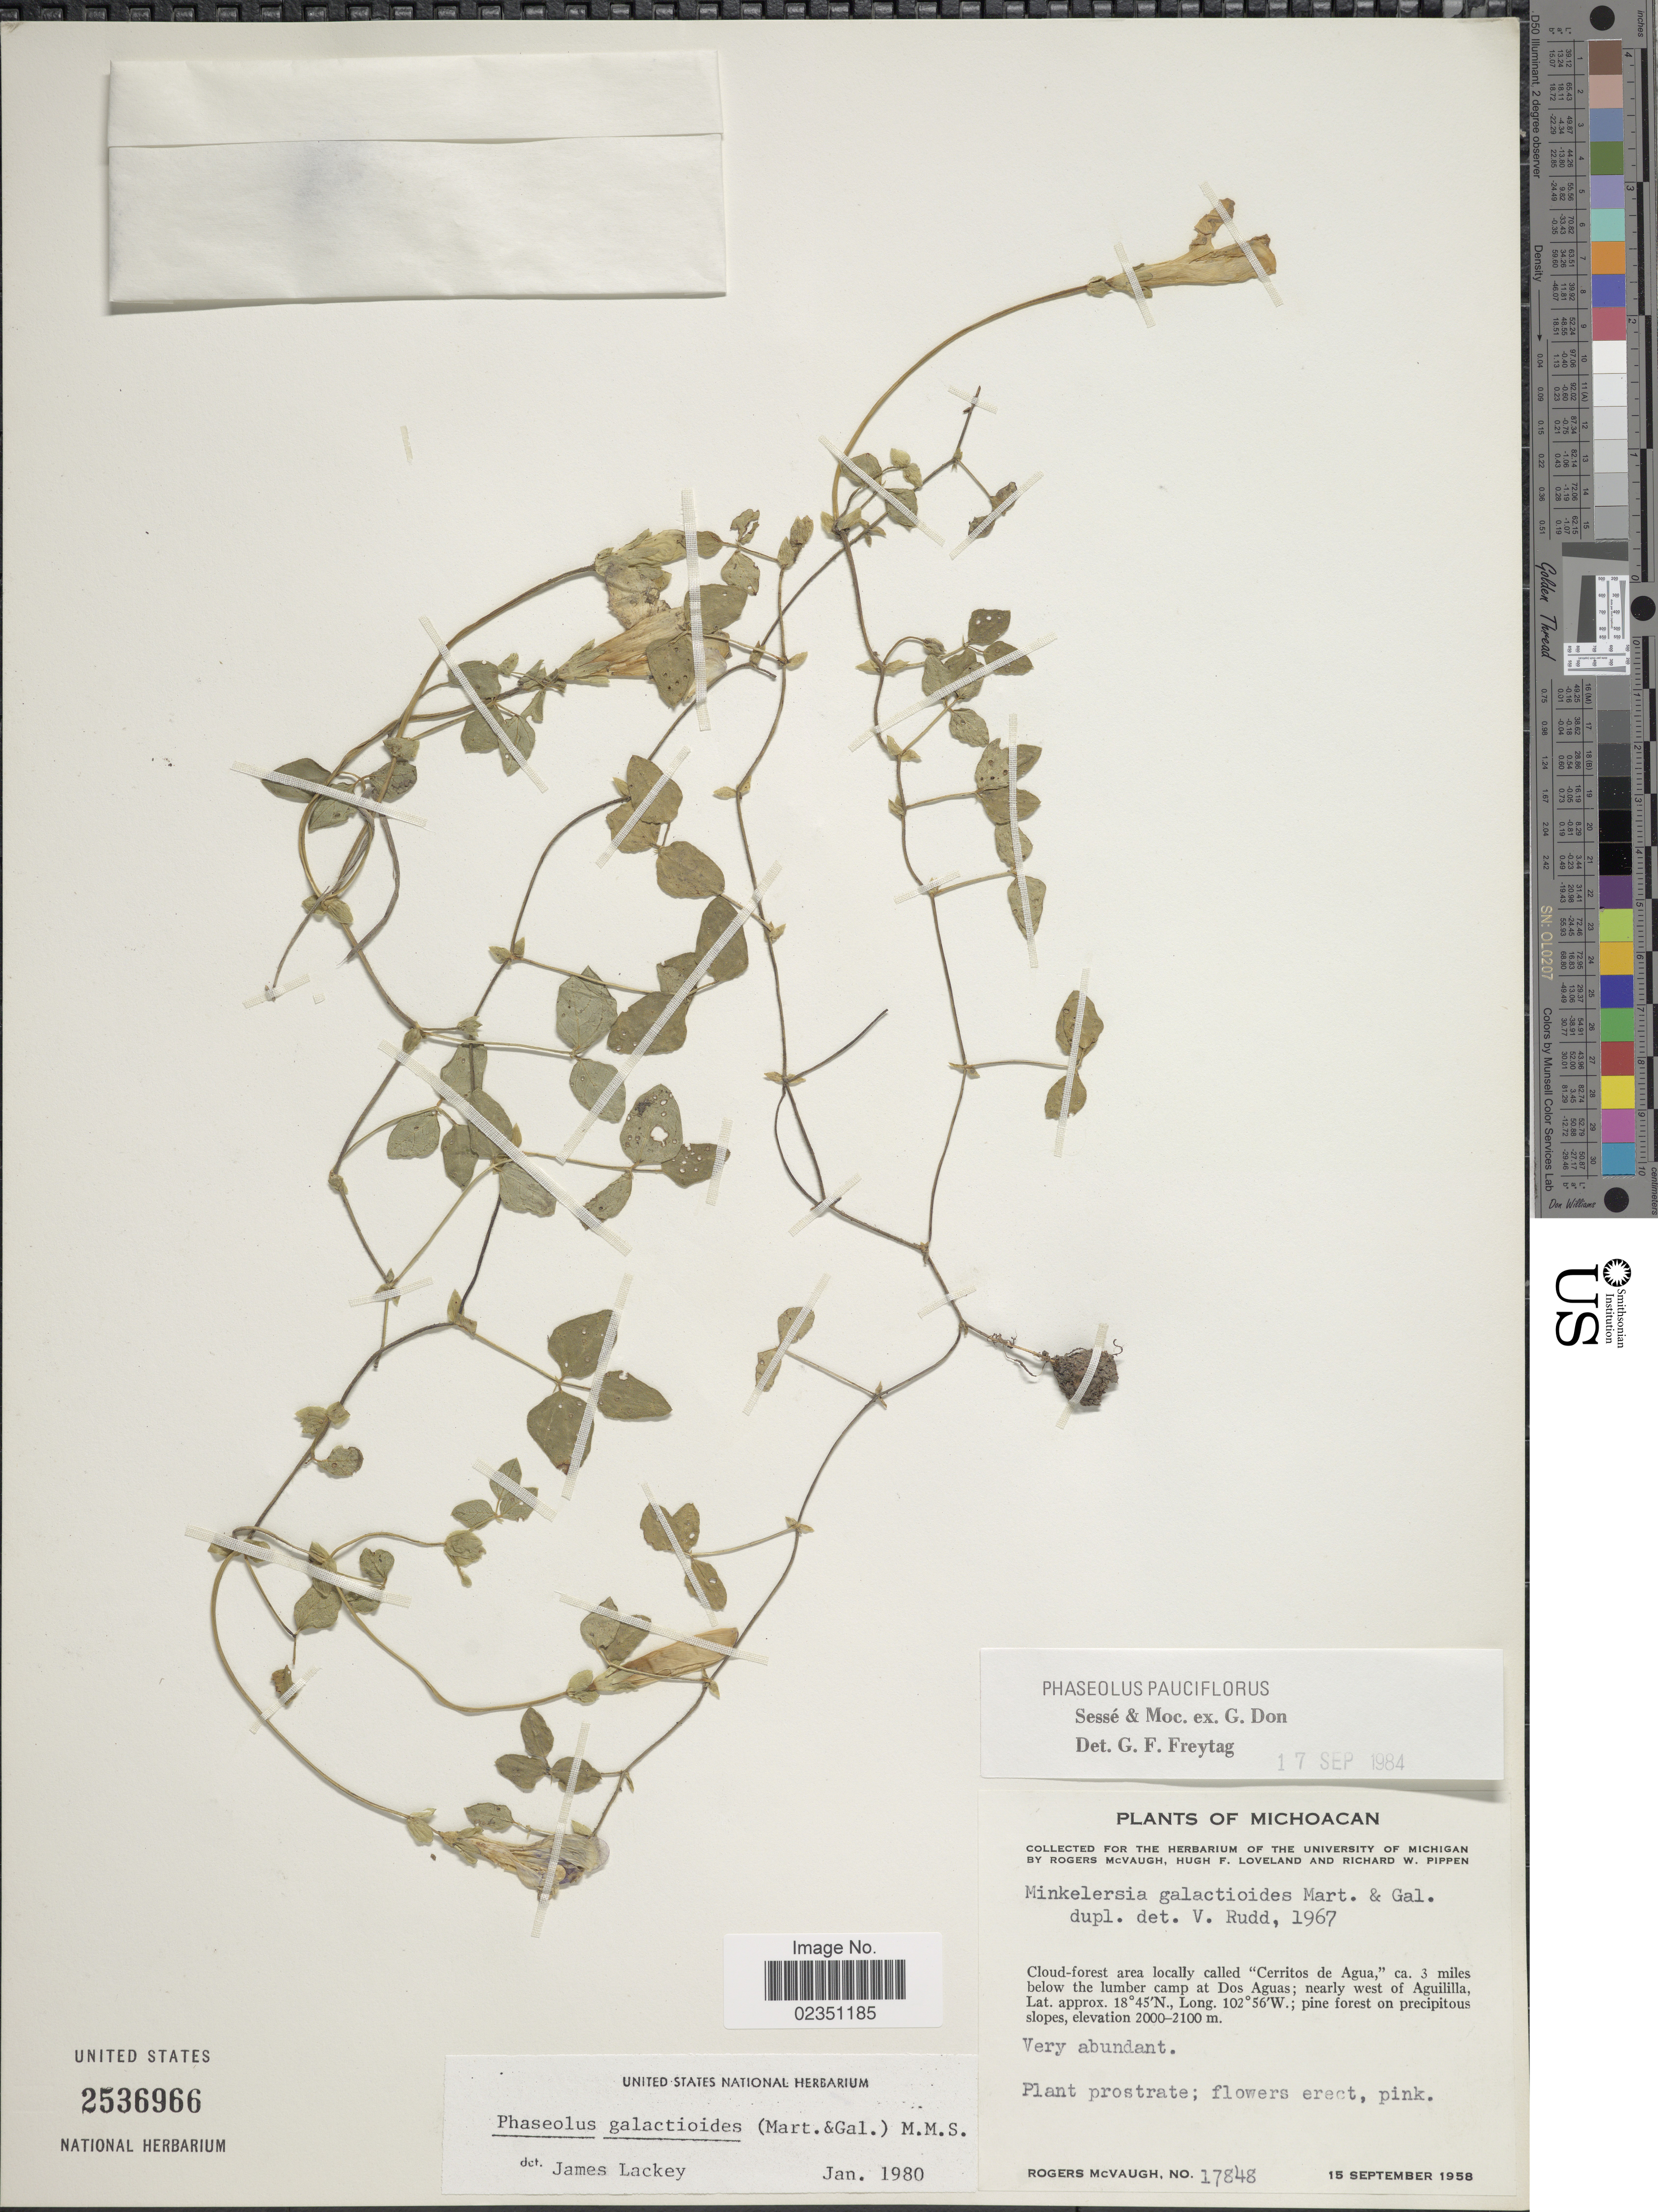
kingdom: Plantae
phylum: Tracheophyta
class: Magnoliopsida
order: Fabales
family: Fabaceae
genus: Phaseolus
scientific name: Phaseolus pauciflorus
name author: Sessé & Moc. ex G. Don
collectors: R. McVaugh, H. Loveland & R. W. Pippen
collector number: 17848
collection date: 1958-09-15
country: Mexico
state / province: Michoacán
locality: Cloud-forest area locally called "Cerritos de Agua, " ca. 3 miles below the lumber camp at Dos Aguas; nearly west of Aguililla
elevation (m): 2000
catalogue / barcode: US 2536966